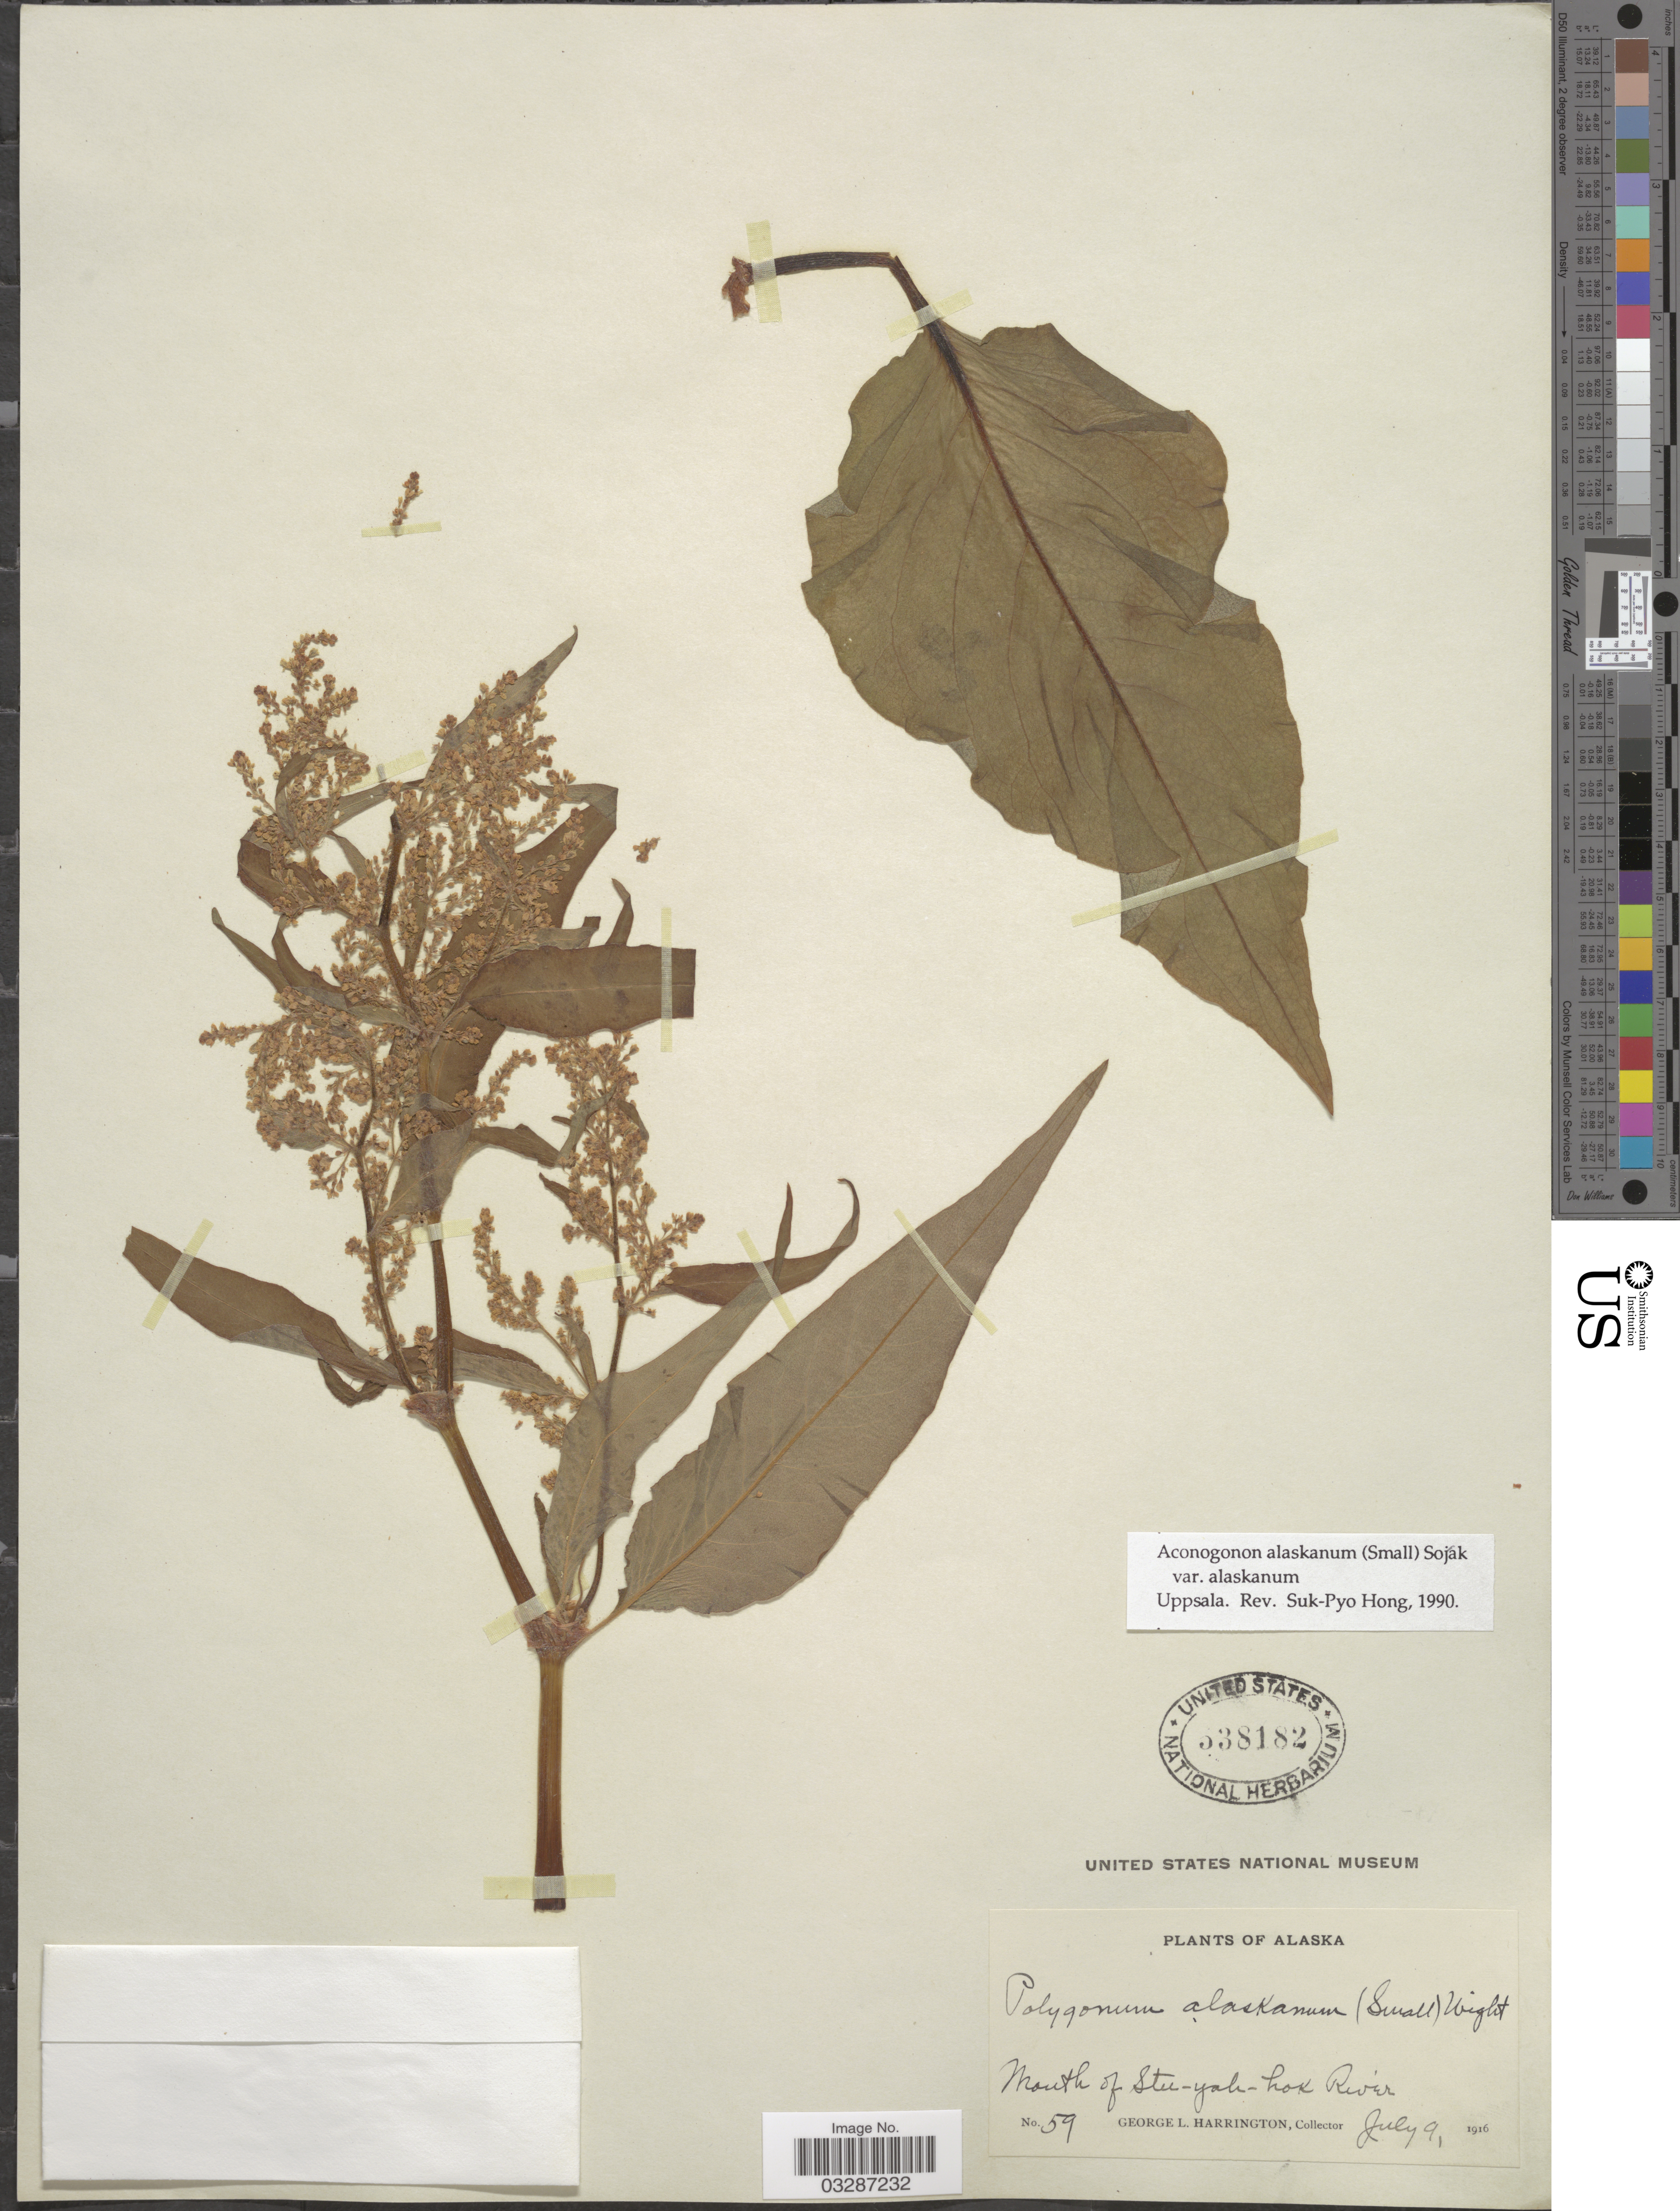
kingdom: Plantae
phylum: Tracheophyta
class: Magnoliopsida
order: Caryophyllales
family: Polygonaceae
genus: Koenigia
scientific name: Koenigia alaskana var. alaskana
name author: (Small) T.M. Schust. & Reveal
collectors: G. Harrington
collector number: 59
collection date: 1916-07-09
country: United States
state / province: Alaska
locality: Mouth of Stee-yah-hok River.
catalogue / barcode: US 538182